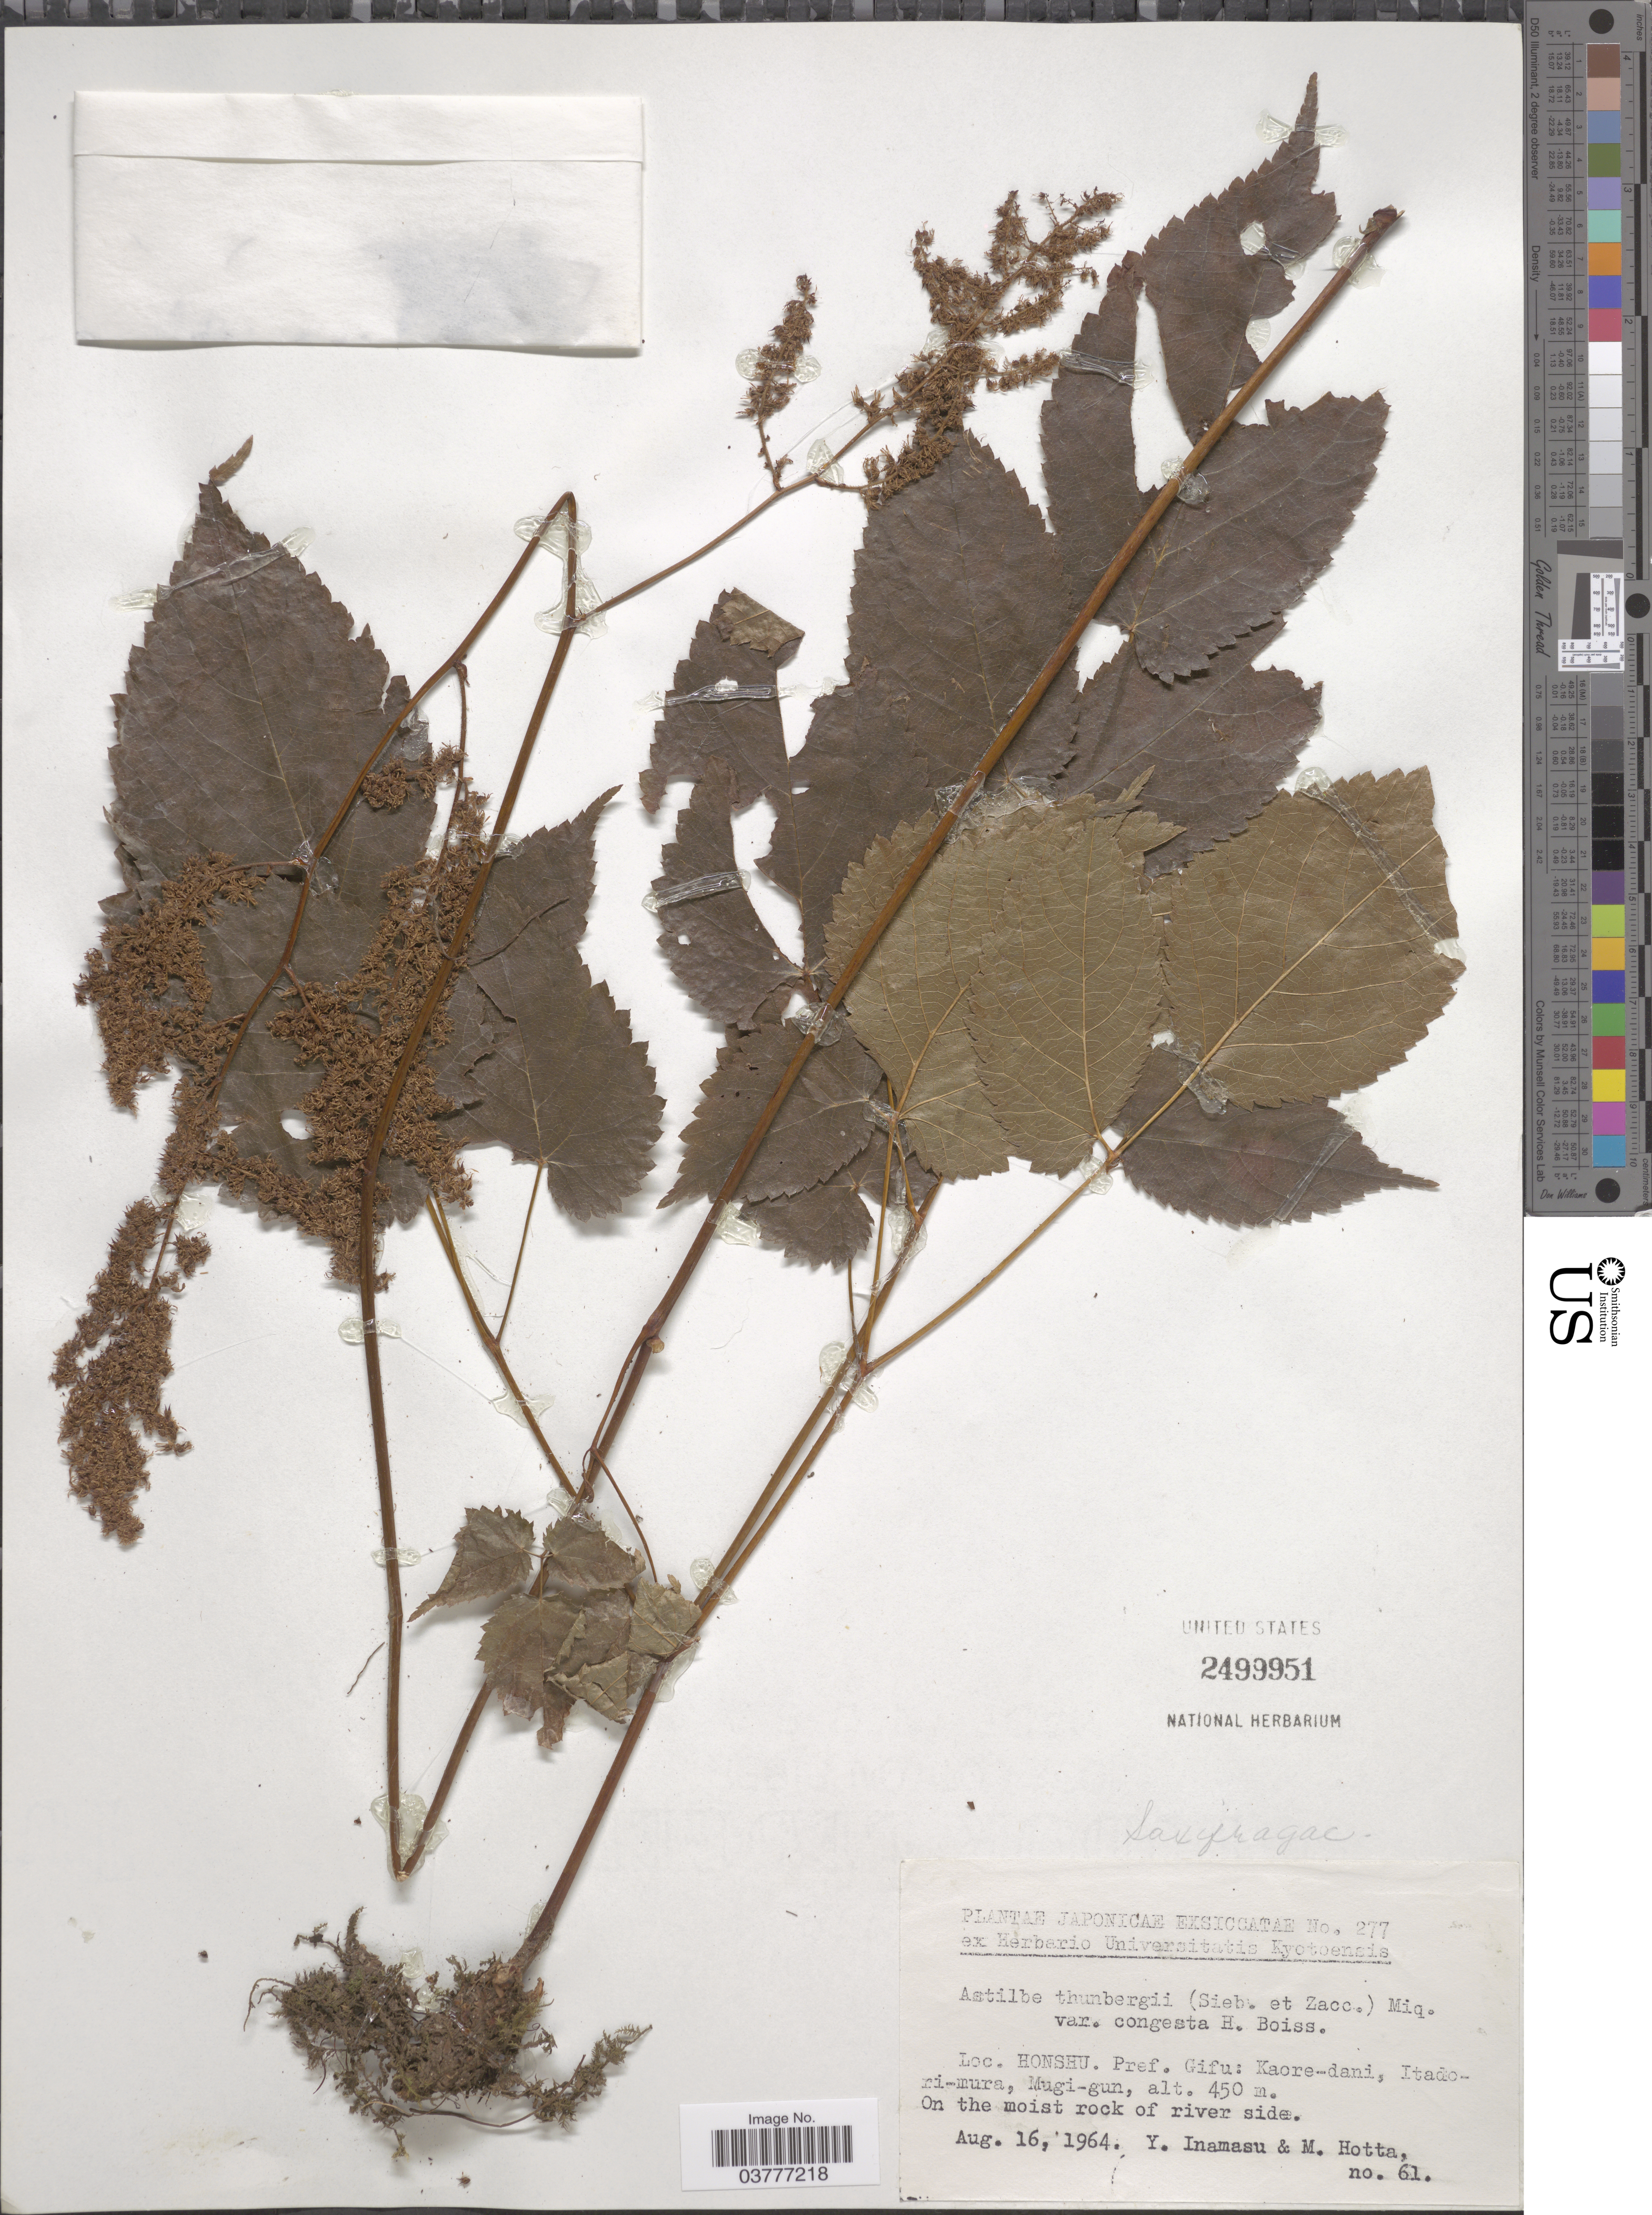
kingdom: Plantae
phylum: Tracheophyta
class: Magnoliopsida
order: Saxifragales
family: Saxifragaceae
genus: Astilbe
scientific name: Astilbe thunbergii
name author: (Siebold & Zucc.) Miq.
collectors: Y. Inamasu & M. Hotta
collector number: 61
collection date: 1964-08-16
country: Japan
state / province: Gihu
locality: Honshu. Pref. Gifu: Kaore-dani, Itado-ri-mura, Mugi-gun.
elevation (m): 450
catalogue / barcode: US 2499951